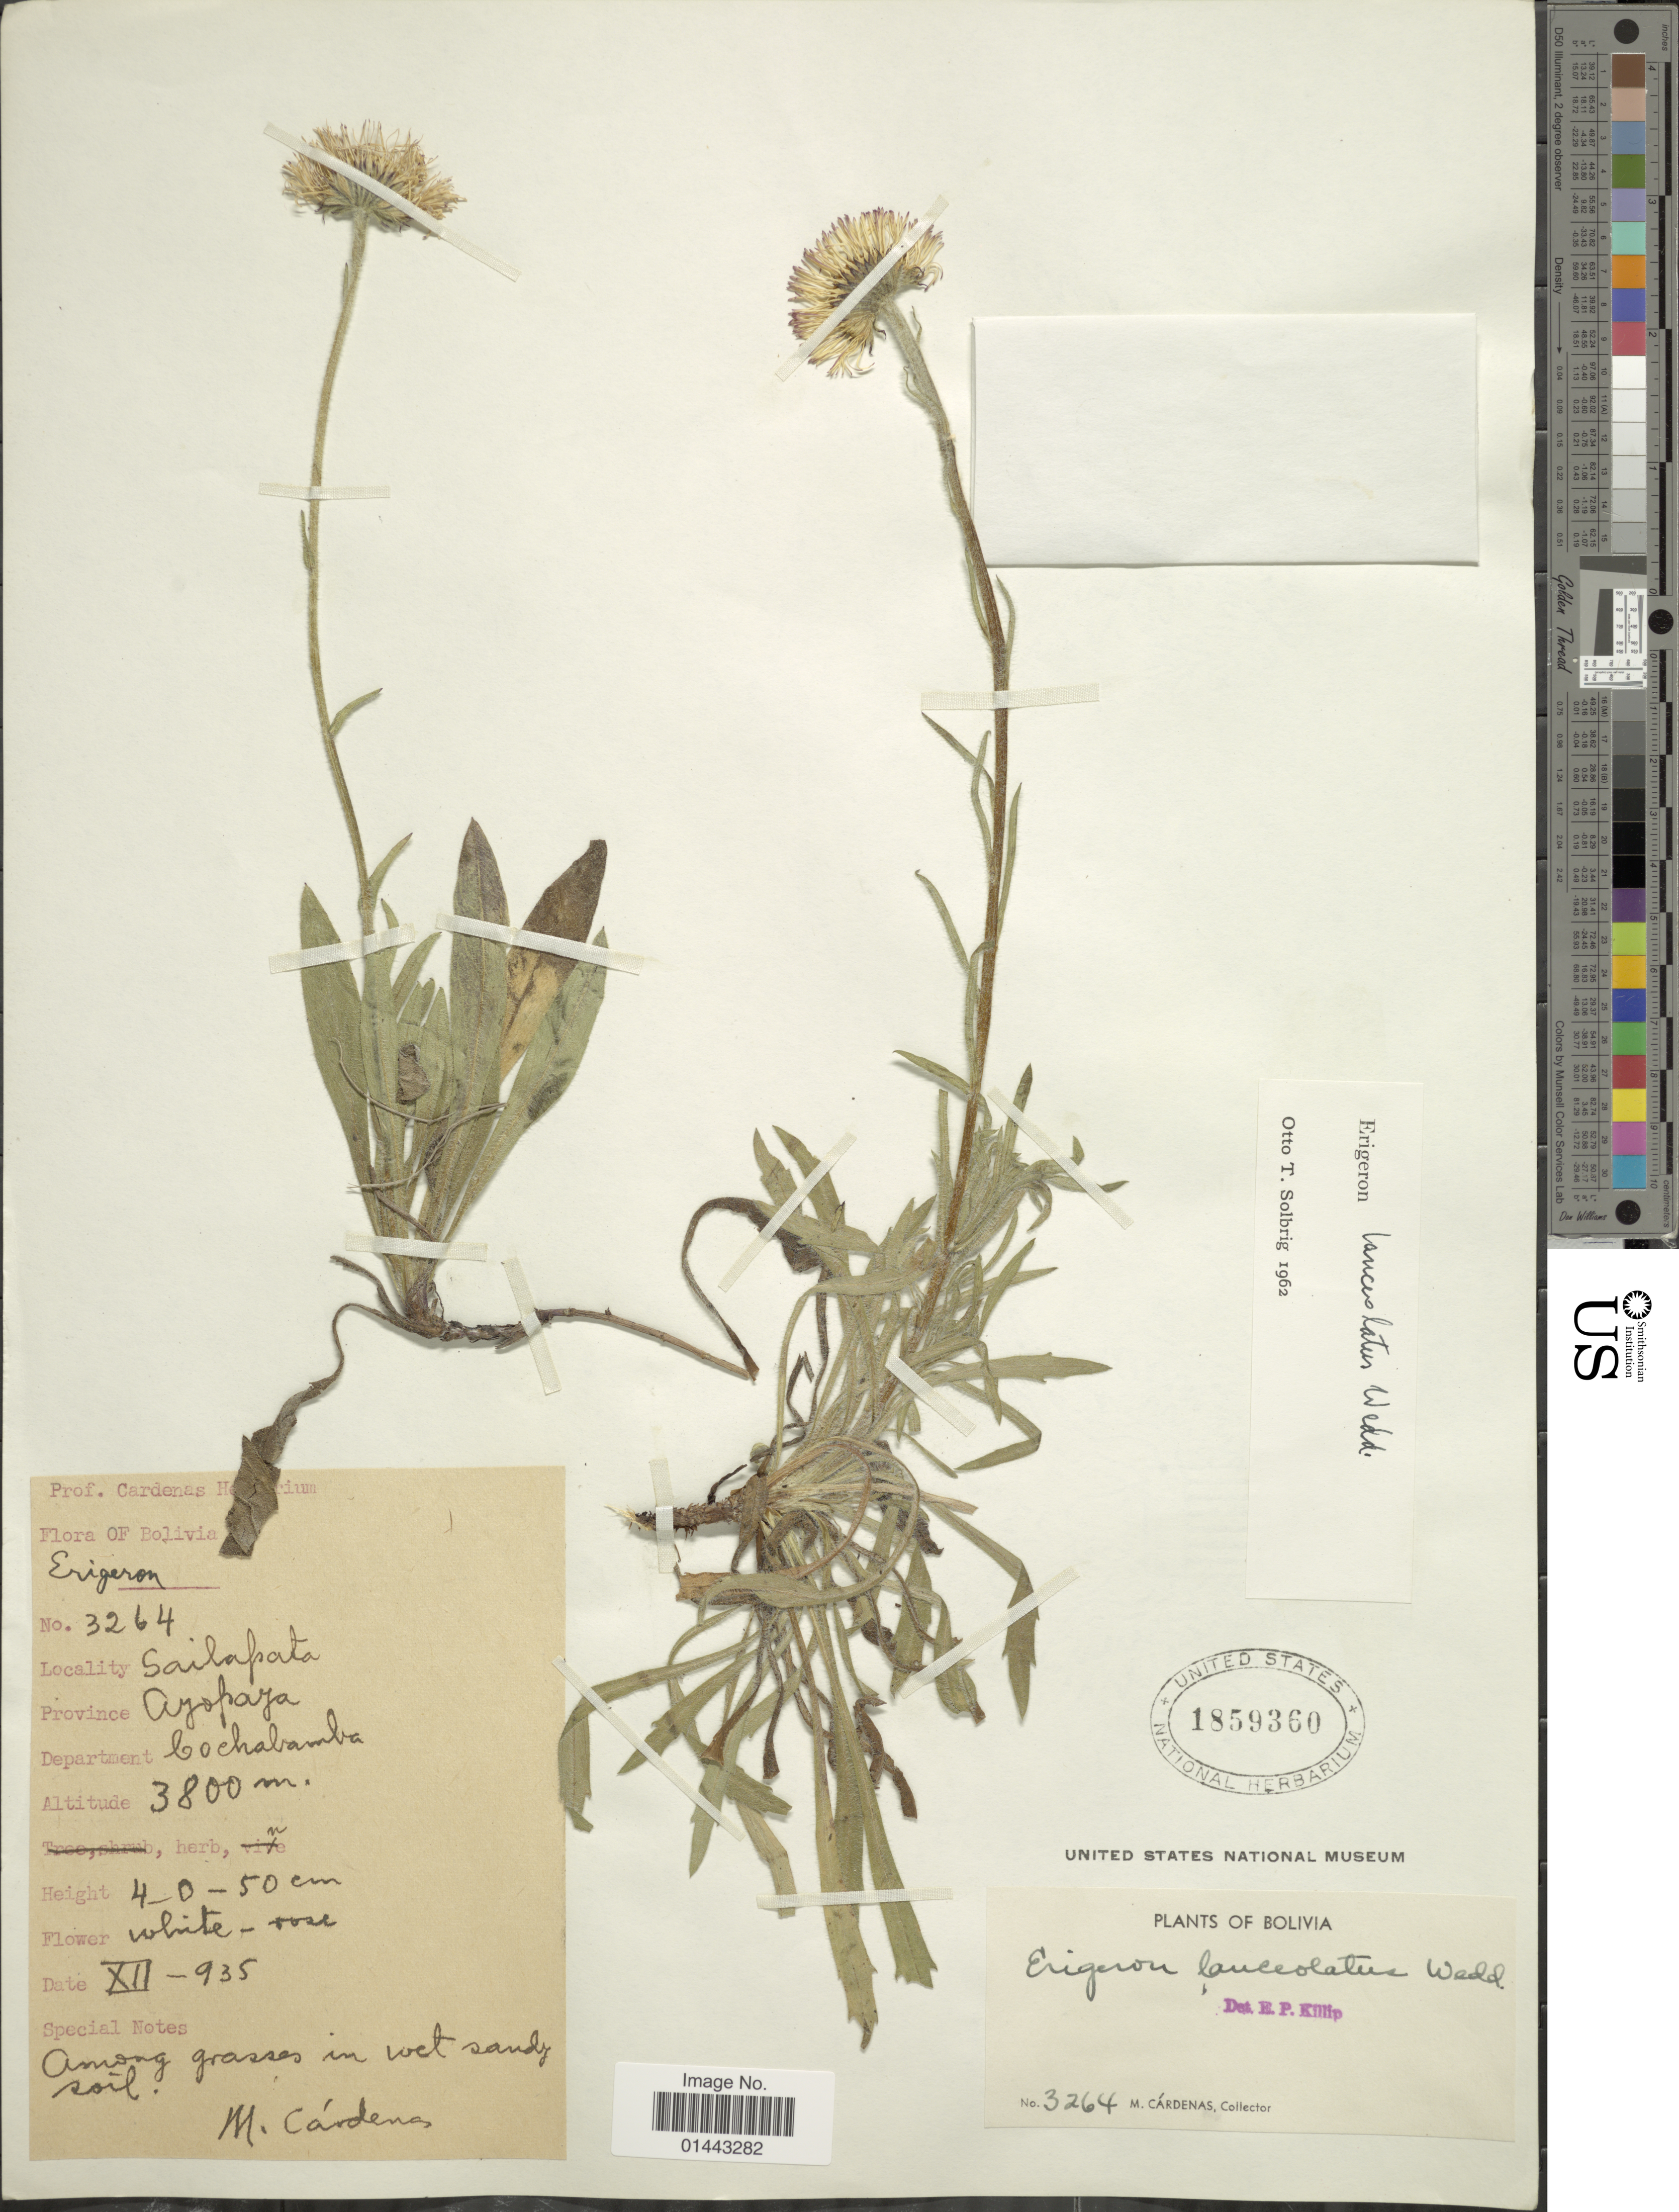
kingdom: Plantae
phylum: Tracheophyta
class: Magnoliopsida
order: Asterales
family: Asteraceae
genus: Erigeron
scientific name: Erigeron lanceolatus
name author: Wedd.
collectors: M. Cárdenas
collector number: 3264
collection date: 1935-12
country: Bolivia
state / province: Cochabamba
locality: Sailapata, Province Aypoaya.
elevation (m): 3800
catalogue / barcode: US 1859360